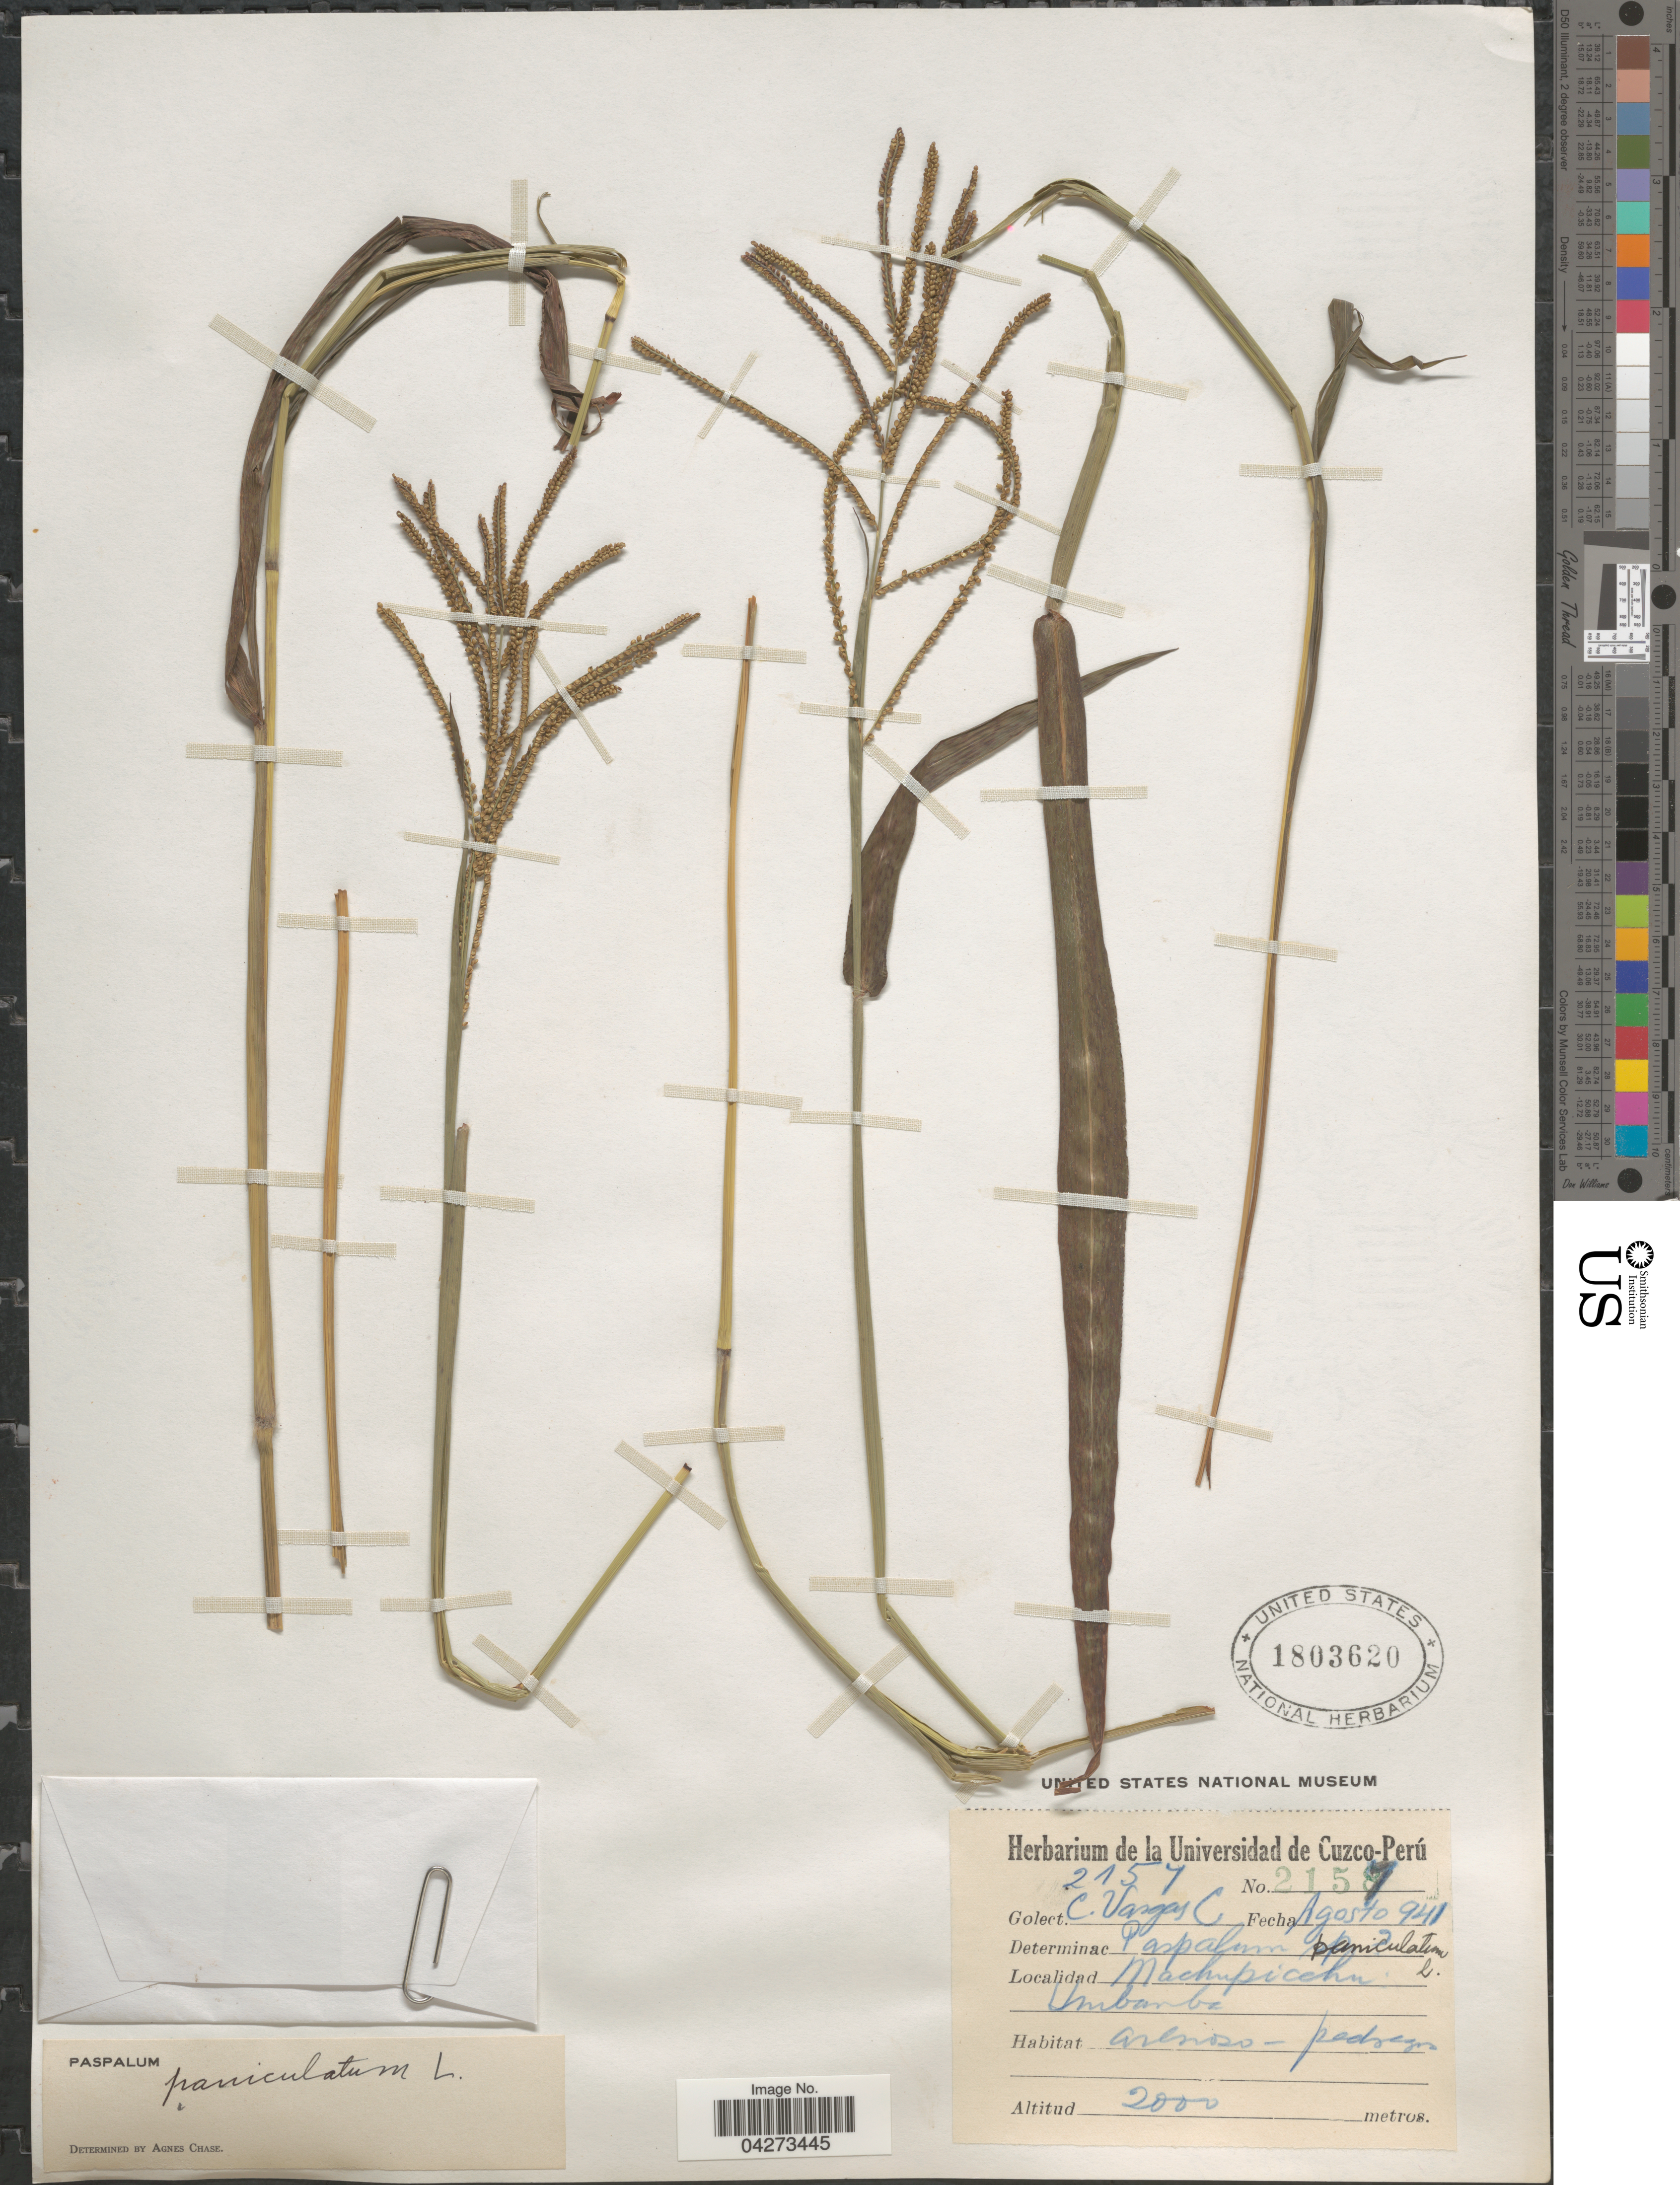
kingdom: Plantae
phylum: Tracheophyta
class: Liliopsida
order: Poales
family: Poaceae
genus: Paspalum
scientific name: Paspalum paniculatum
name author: L.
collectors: C. Vargas Calderón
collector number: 2157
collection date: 1941-08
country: Peru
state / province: Cusco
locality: Cuzco. Machupicchu. Urubamba.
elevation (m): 2000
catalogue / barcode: US 1803620